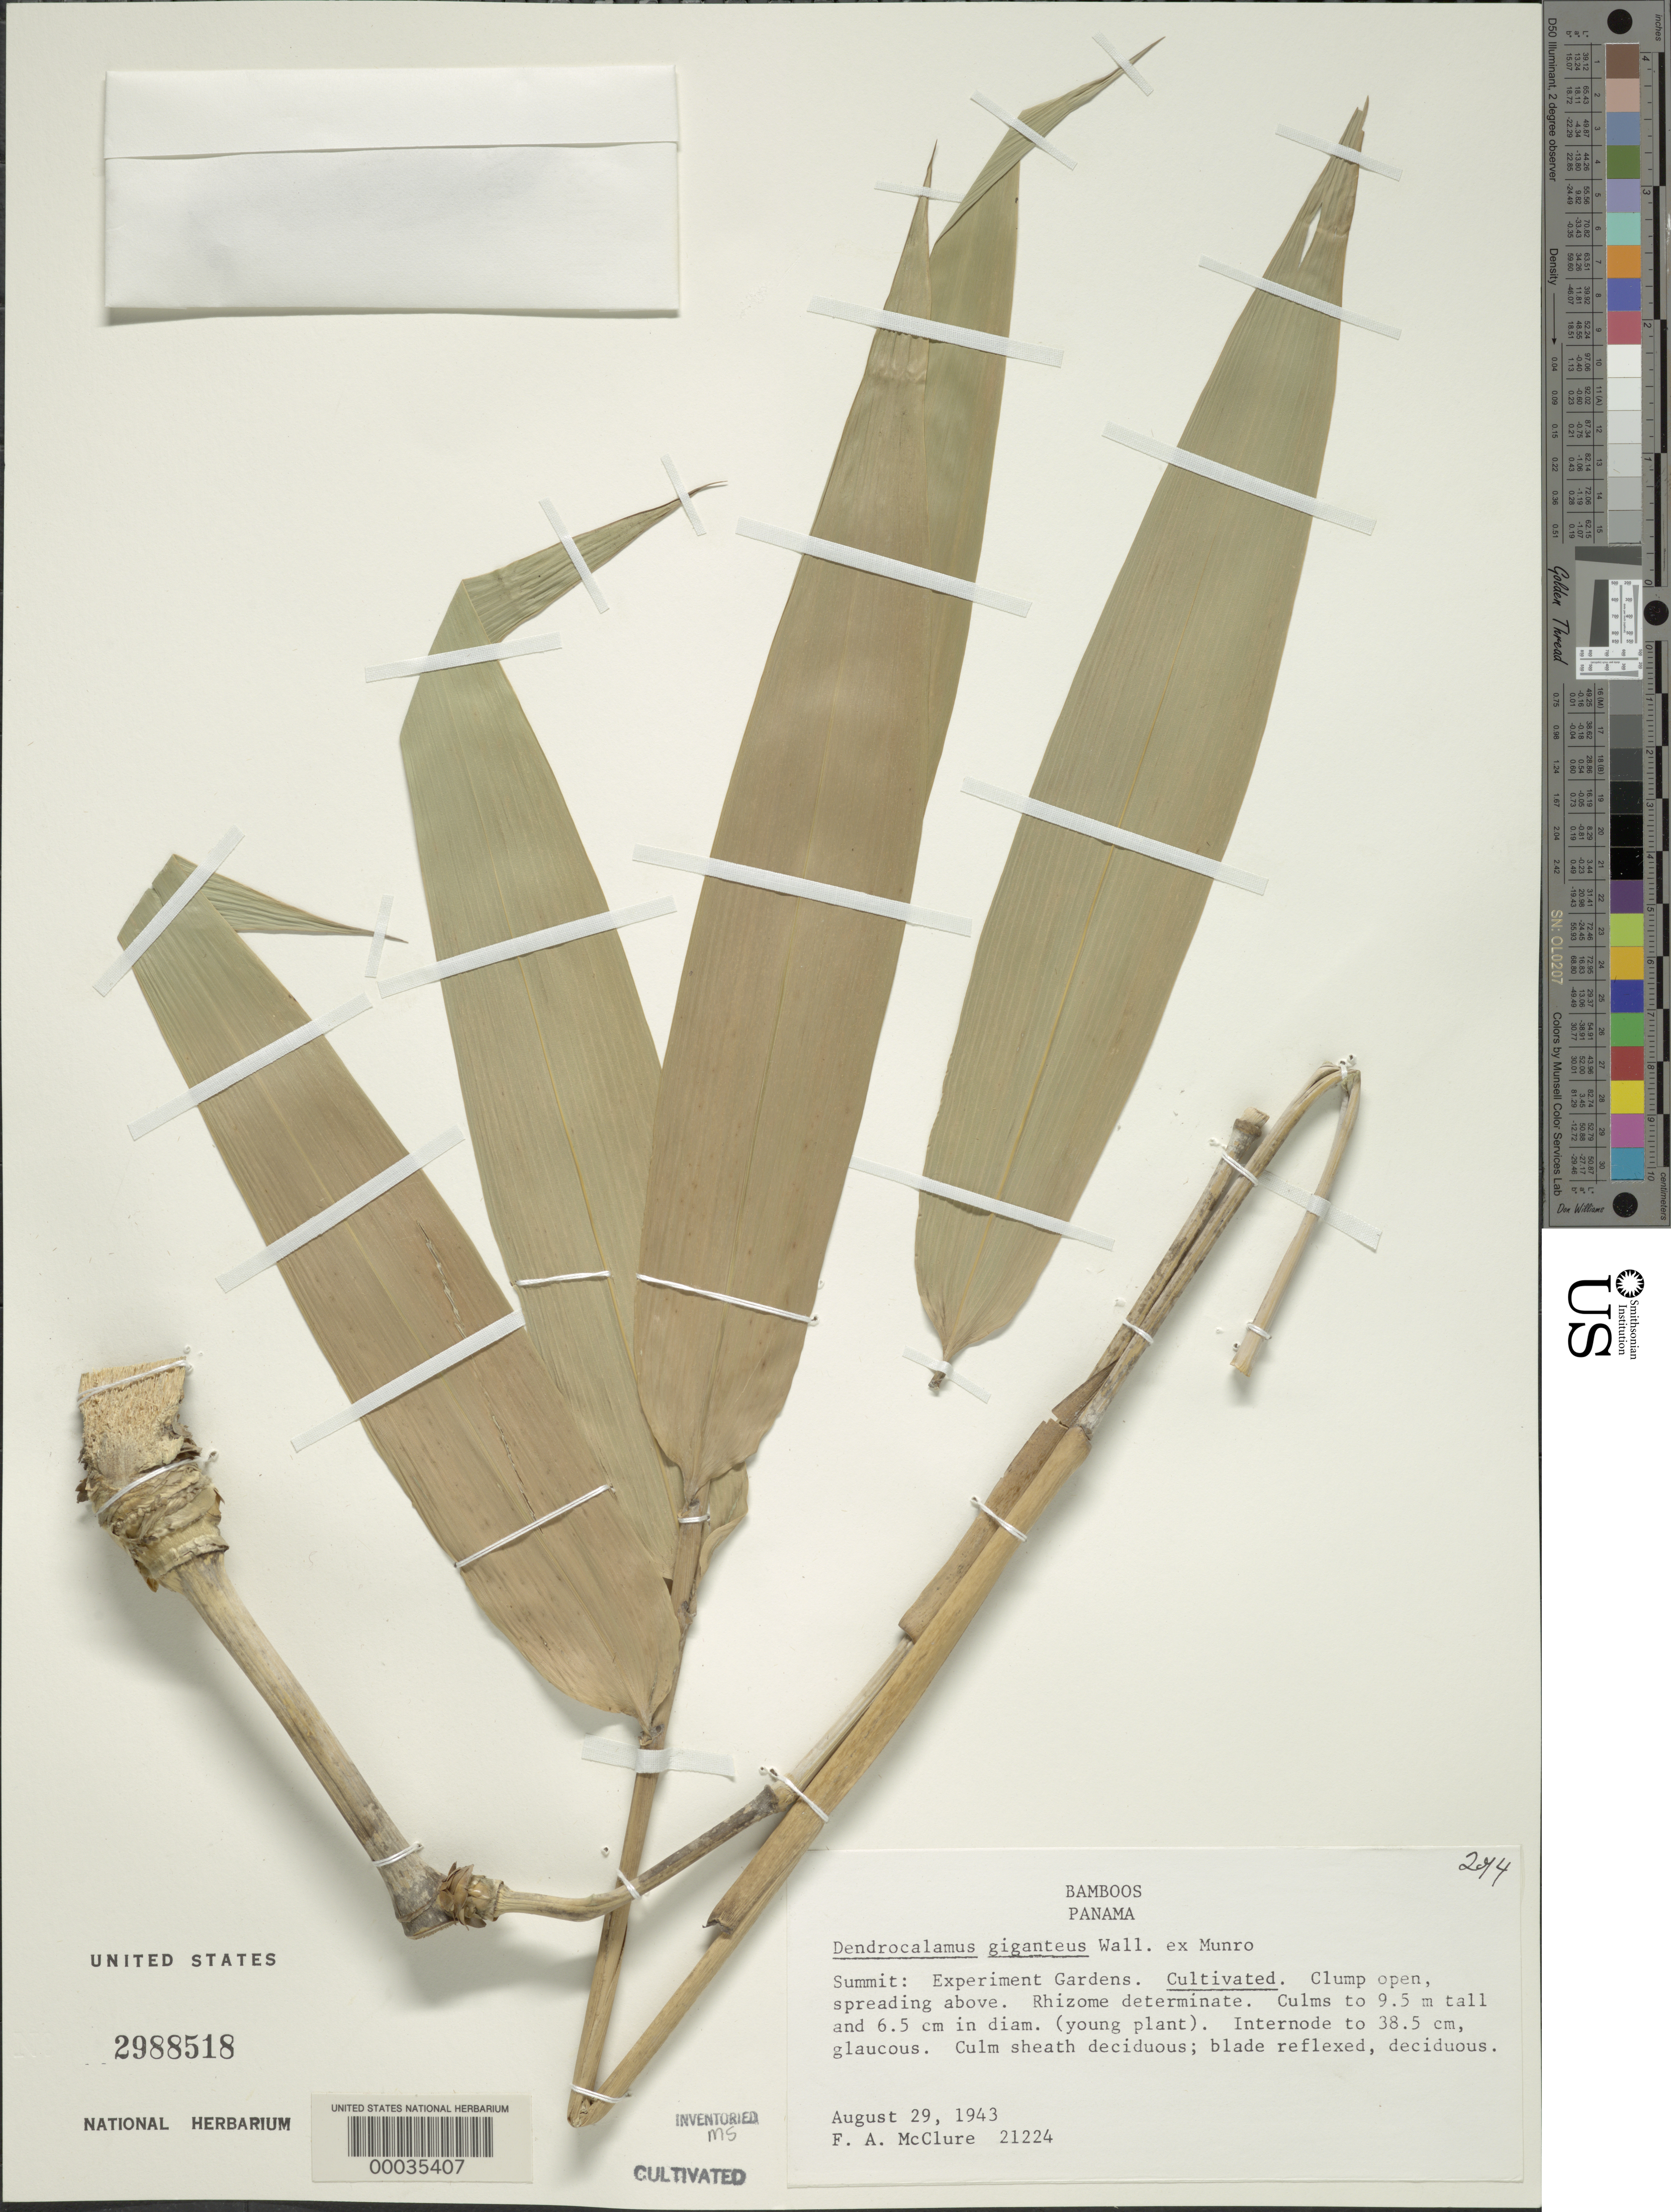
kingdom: Plantae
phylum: Tracheophyta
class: Liliopsida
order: Poales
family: Poaceae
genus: Dendrocalamus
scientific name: Dendrocalamus giganteus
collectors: F. A. McClure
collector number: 21224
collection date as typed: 29 Aug 1943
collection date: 1943-08-29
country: Panama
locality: Esperimental Gardens-summit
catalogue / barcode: US 2988518